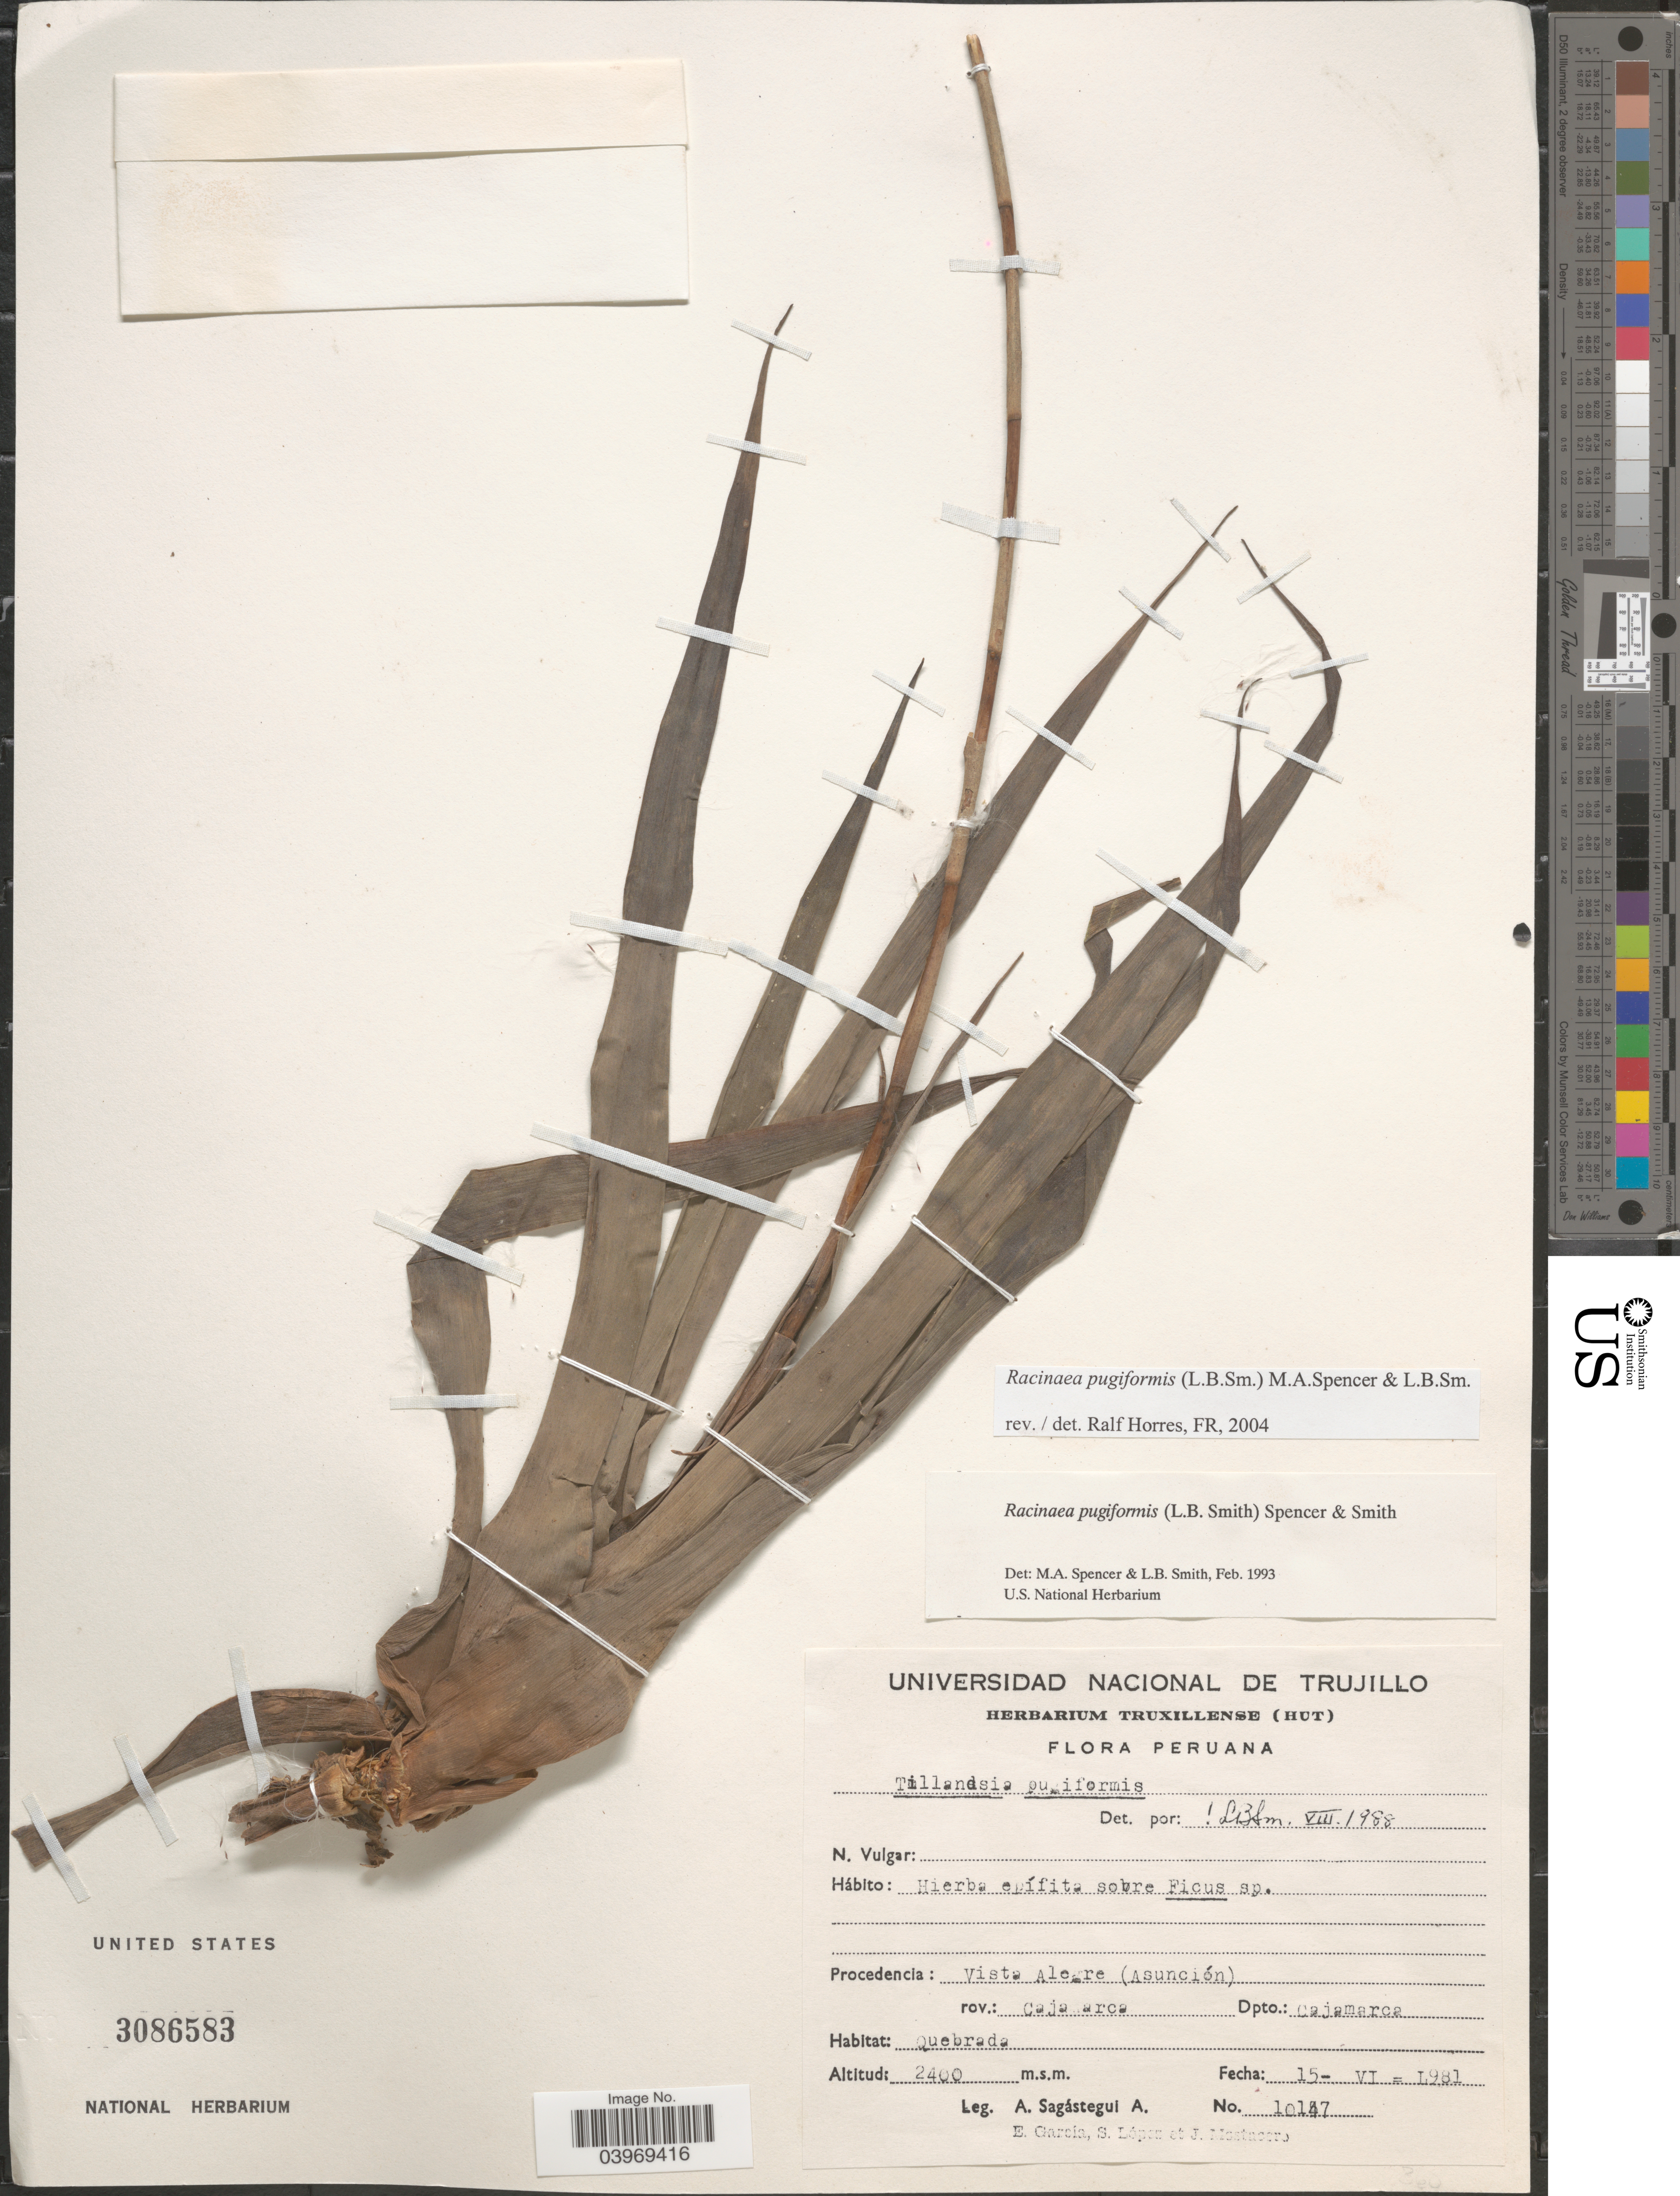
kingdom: Plantae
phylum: Tracheophyta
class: Liliopsida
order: Poales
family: Bromeliaceae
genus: Racinaea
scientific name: Racinaea pugiformis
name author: (L.B. Sm.) M.A. Spencer & L.B. Sm.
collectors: A. Sagástegui A., E. Garcia, S. Lopez & J. Mostacero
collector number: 10147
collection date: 1981-06-15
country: Peru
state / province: Cajamarca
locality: Vista Alegre (Asunción). Rov.: Cajamarca. Dpto.: Cajamarca. Quebrada.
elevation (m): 2400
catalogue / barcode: US 3086583